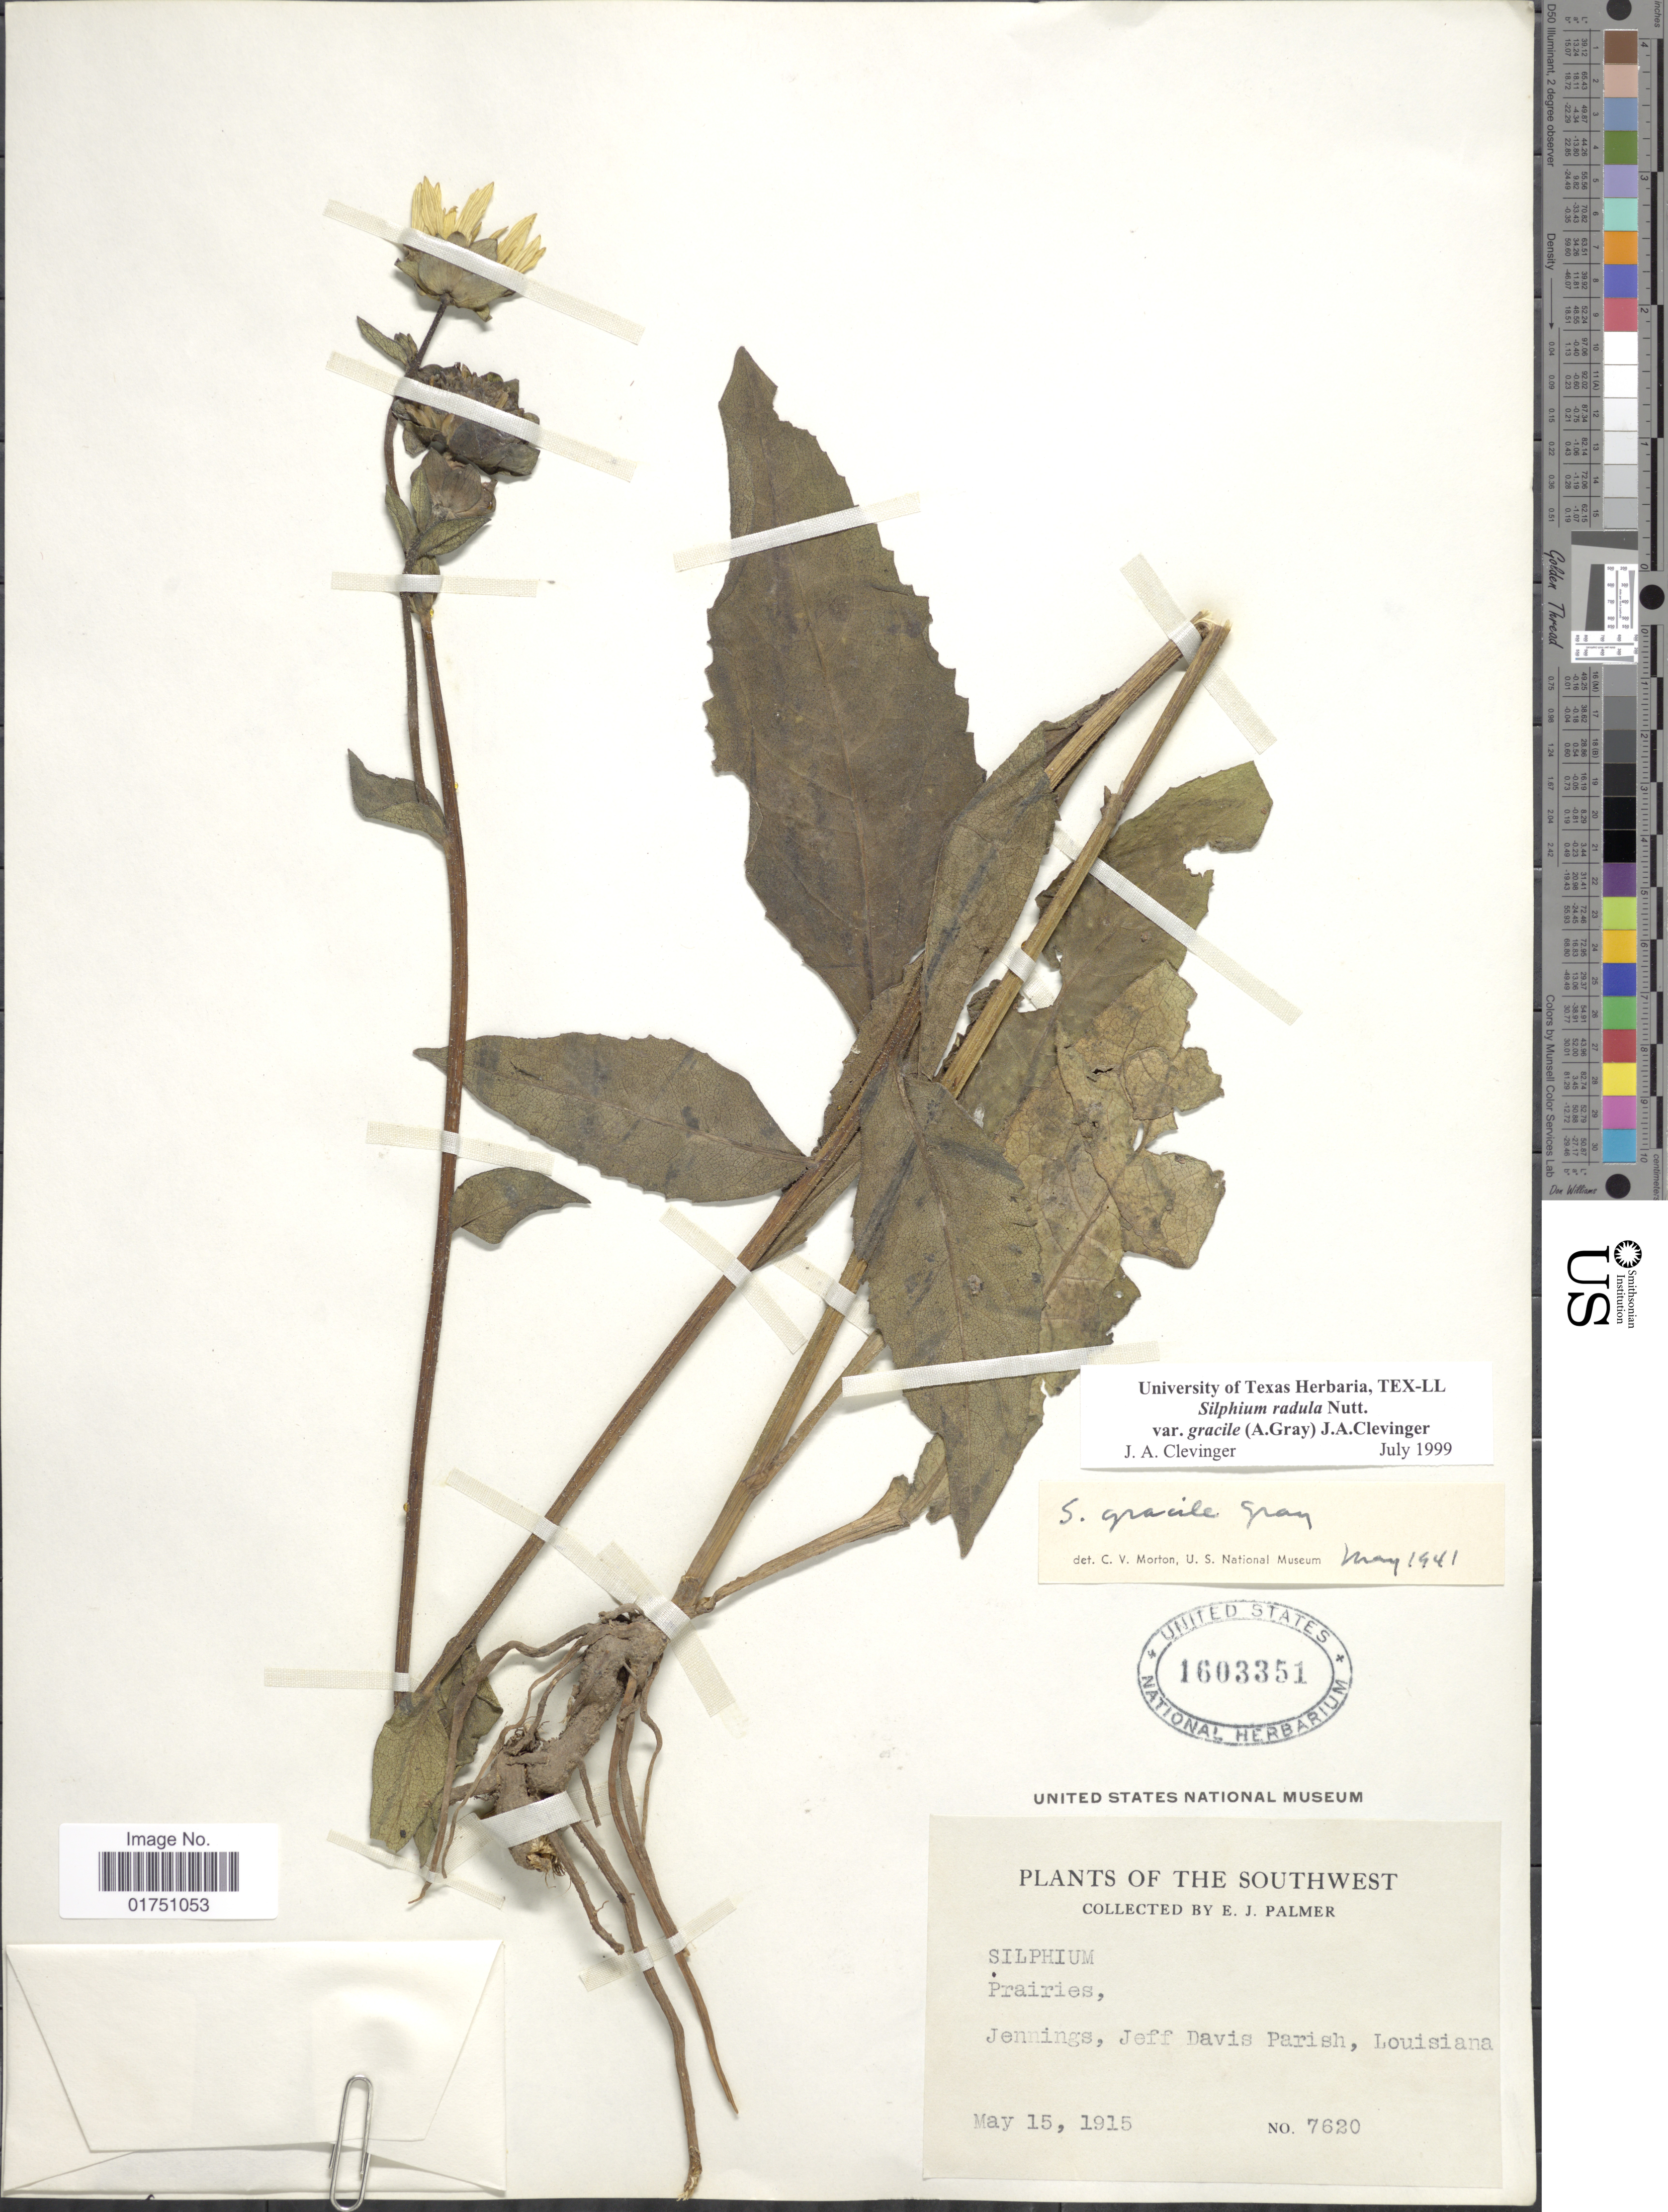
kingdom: Plantae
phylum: Tracheophyta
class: Magnoliopsida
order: Asterales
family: Asteraceae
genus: Silphium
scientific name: Silphium radula var. gracile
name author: (A. Gray) Clevinger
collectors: E. J. Palmer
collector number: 7620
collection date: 1915-05-15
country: United States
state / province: Louisiana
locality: Southwest. Prairies, Jennings, Jeff Davis Parish, Louisiana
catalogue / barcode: US 1603351